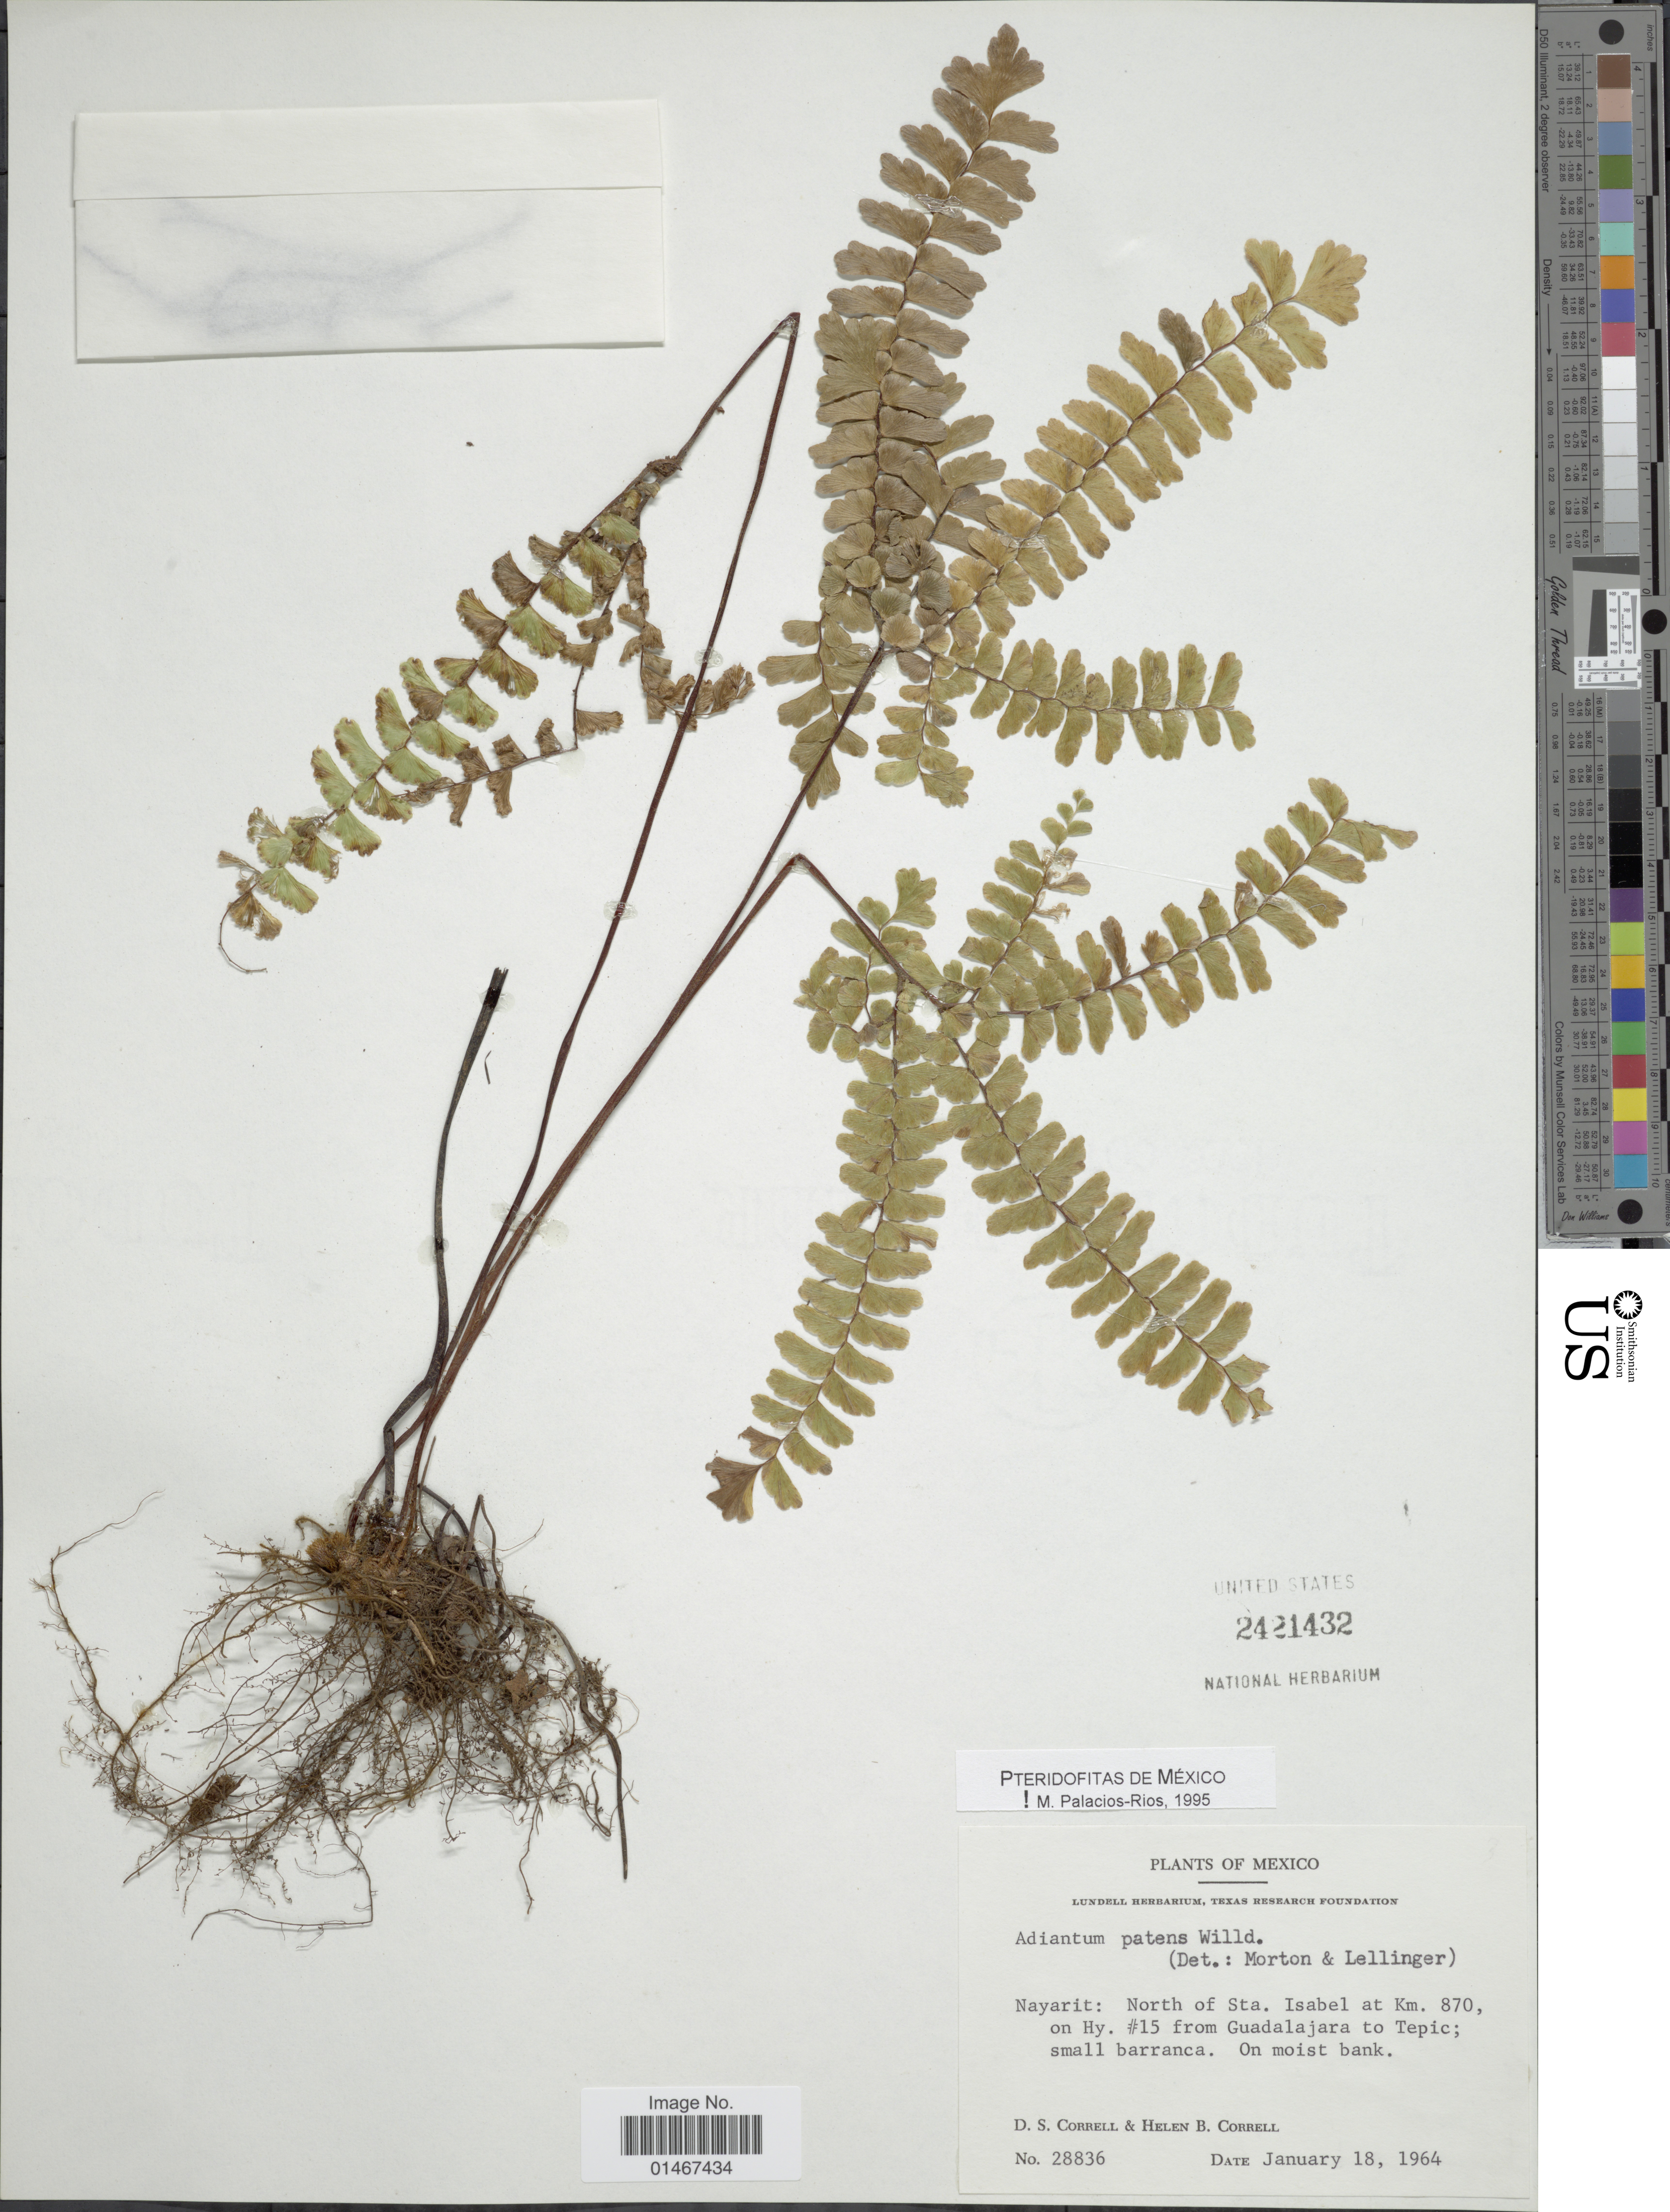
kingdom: Plantae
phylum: Tracheophyta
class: Polypodiopsida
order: Polypodiales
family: Pteridaceae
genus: Adiantum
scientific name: Adiantum patens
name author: Willd.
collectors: D. S. Correll & H. Correll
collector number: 28836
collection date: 1964-01-18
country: Mexico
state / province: Nayarit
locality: North of Sta. Isabel at Km. 870, on Hy. #15 from Guadalajara to Tepic; small barranca.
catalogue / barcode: US 2421432